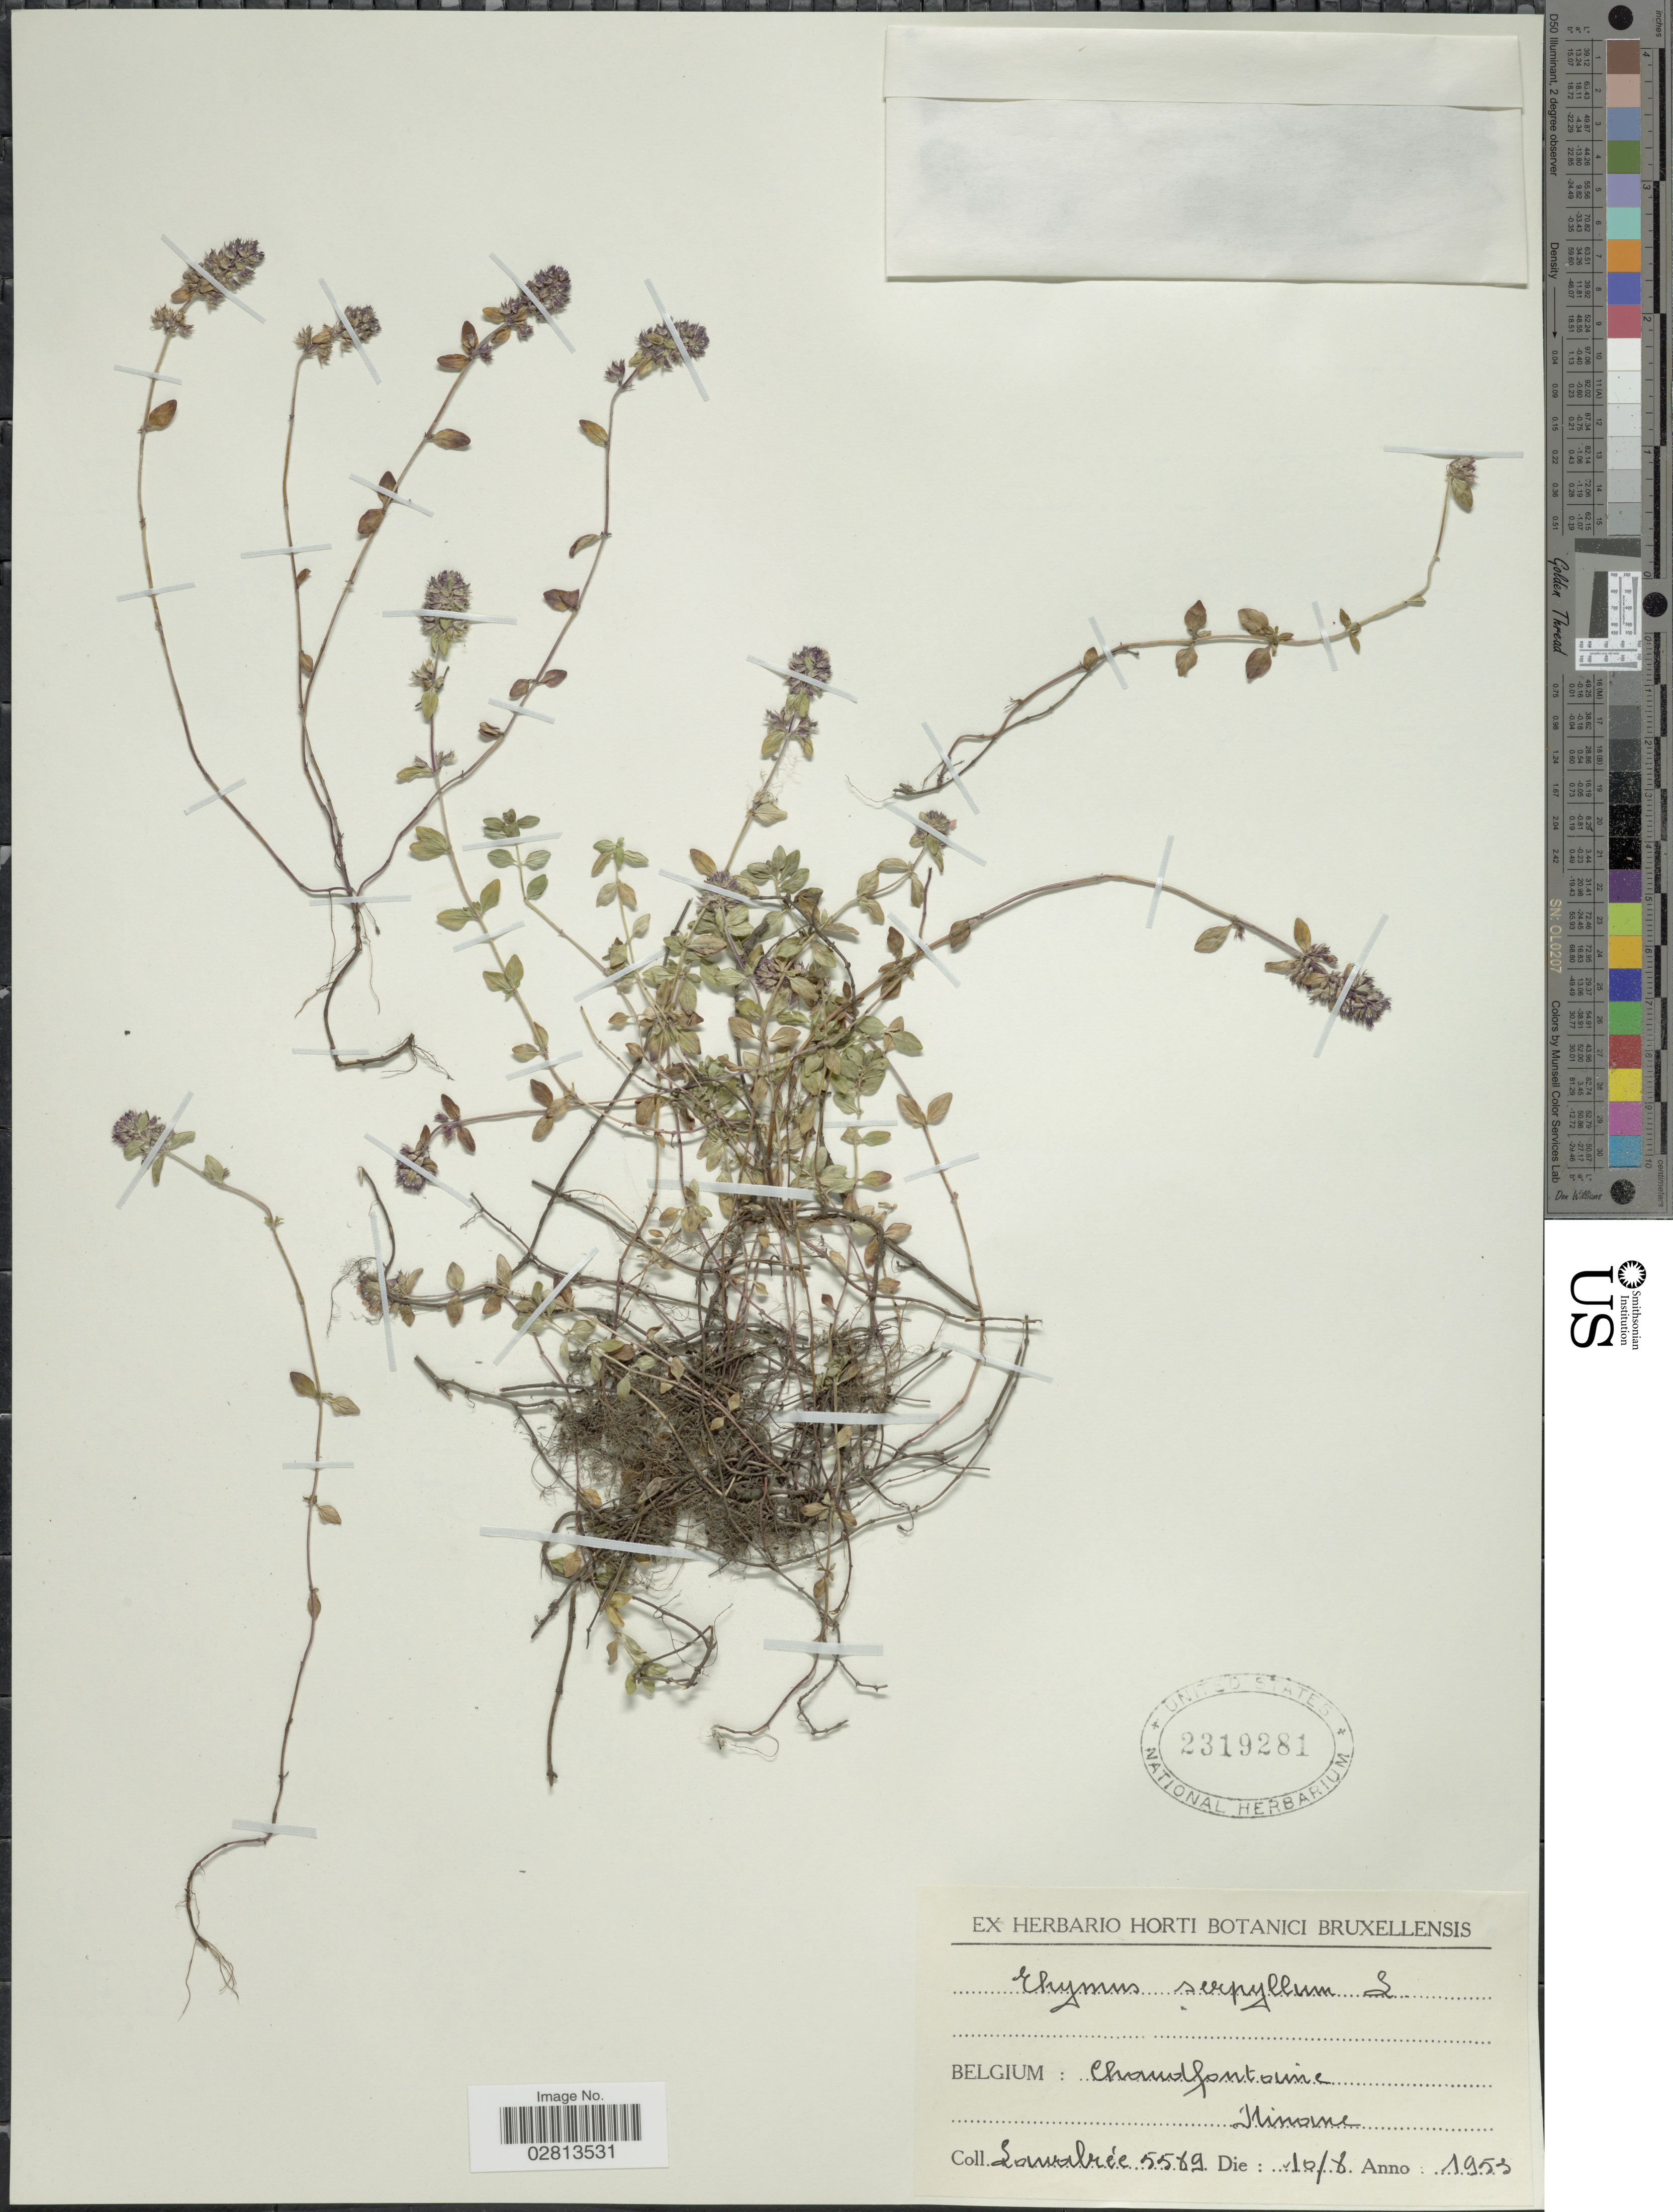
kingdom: Plantae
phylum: Tracheophyta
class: Magnoliopsida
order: Lamiales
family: Lamiaceae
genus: Thymus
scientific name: Thymus serpyllum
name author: L.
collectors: Lawalrée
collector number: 5589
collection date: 1953-08-10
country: Belgium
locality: Chaudfontaine, Ninane.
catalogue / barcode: US 2319281